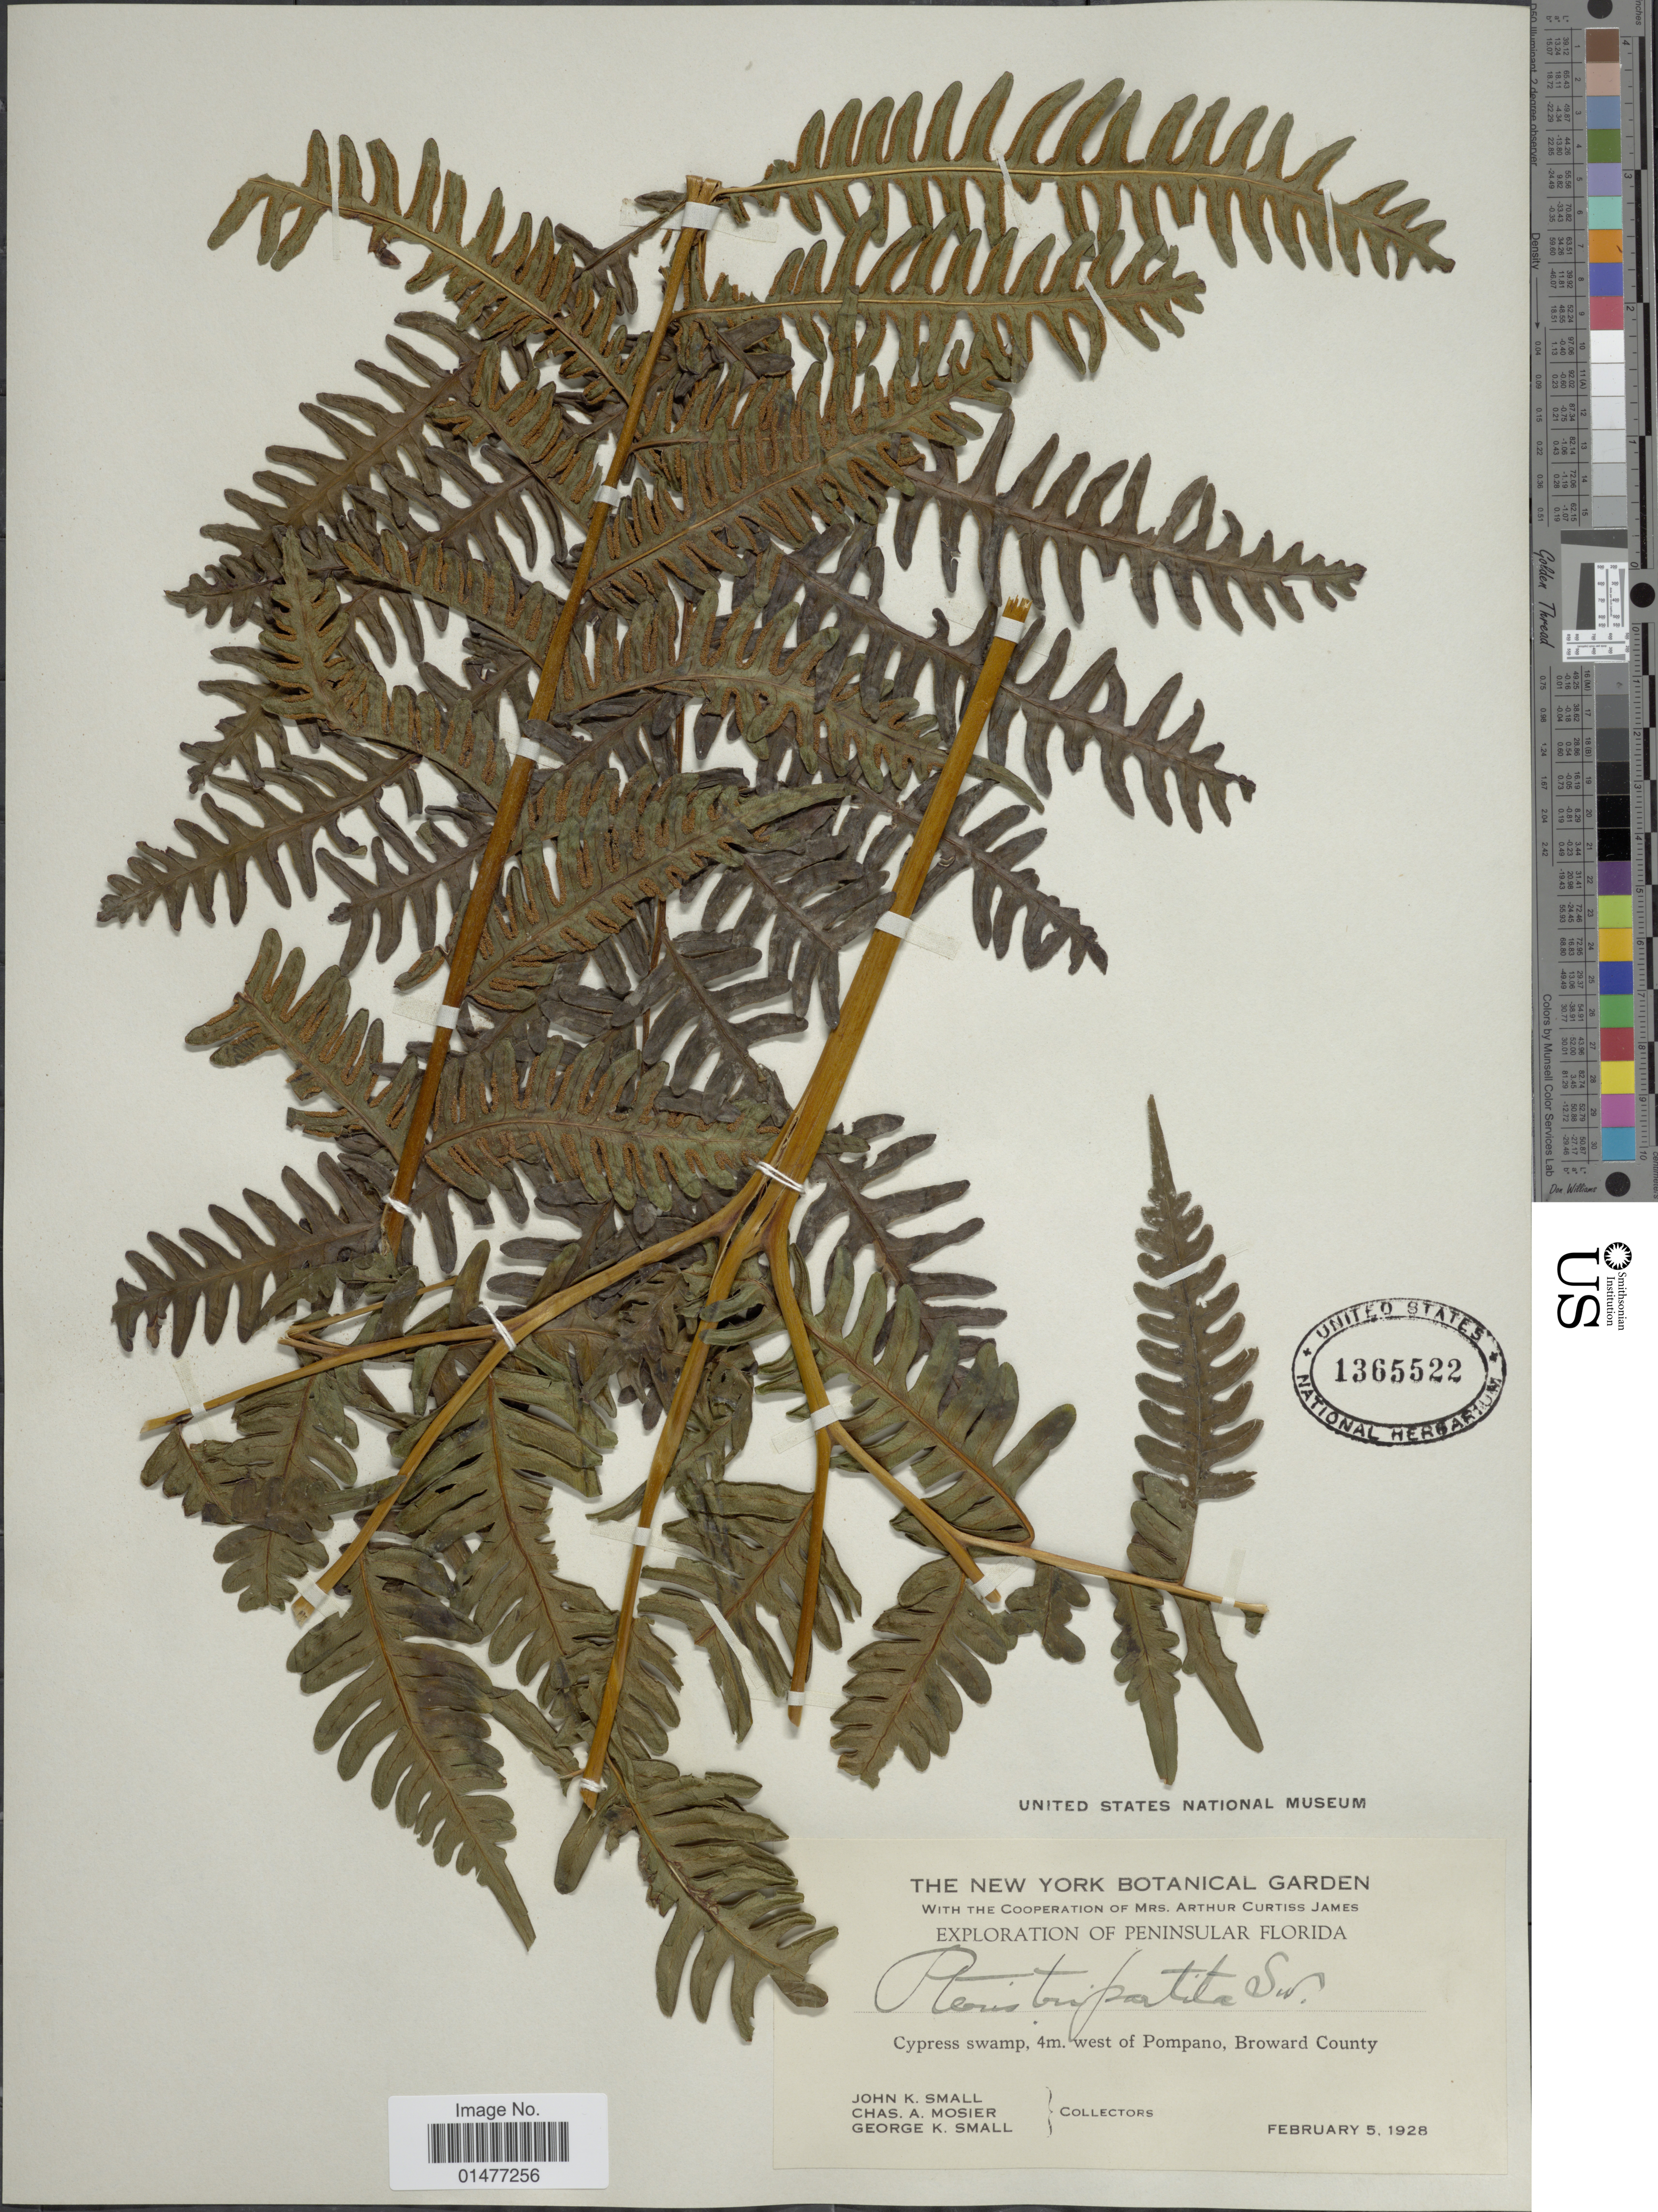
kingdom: Plantae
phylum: Tracheophyta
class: Polypodiopsida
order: Polypodiales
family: Pteridaceae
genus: Pteris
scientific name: Pteris tripartita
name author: Sw.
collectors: J. K. Small, C. A. Mosier & G. K. Small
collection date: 1928-02-05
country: United States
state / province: Florida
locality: Exploration of Peninsular Florida, Cypress swamp, 4m. west of Pompano, Broward County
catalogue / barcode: US 1365522